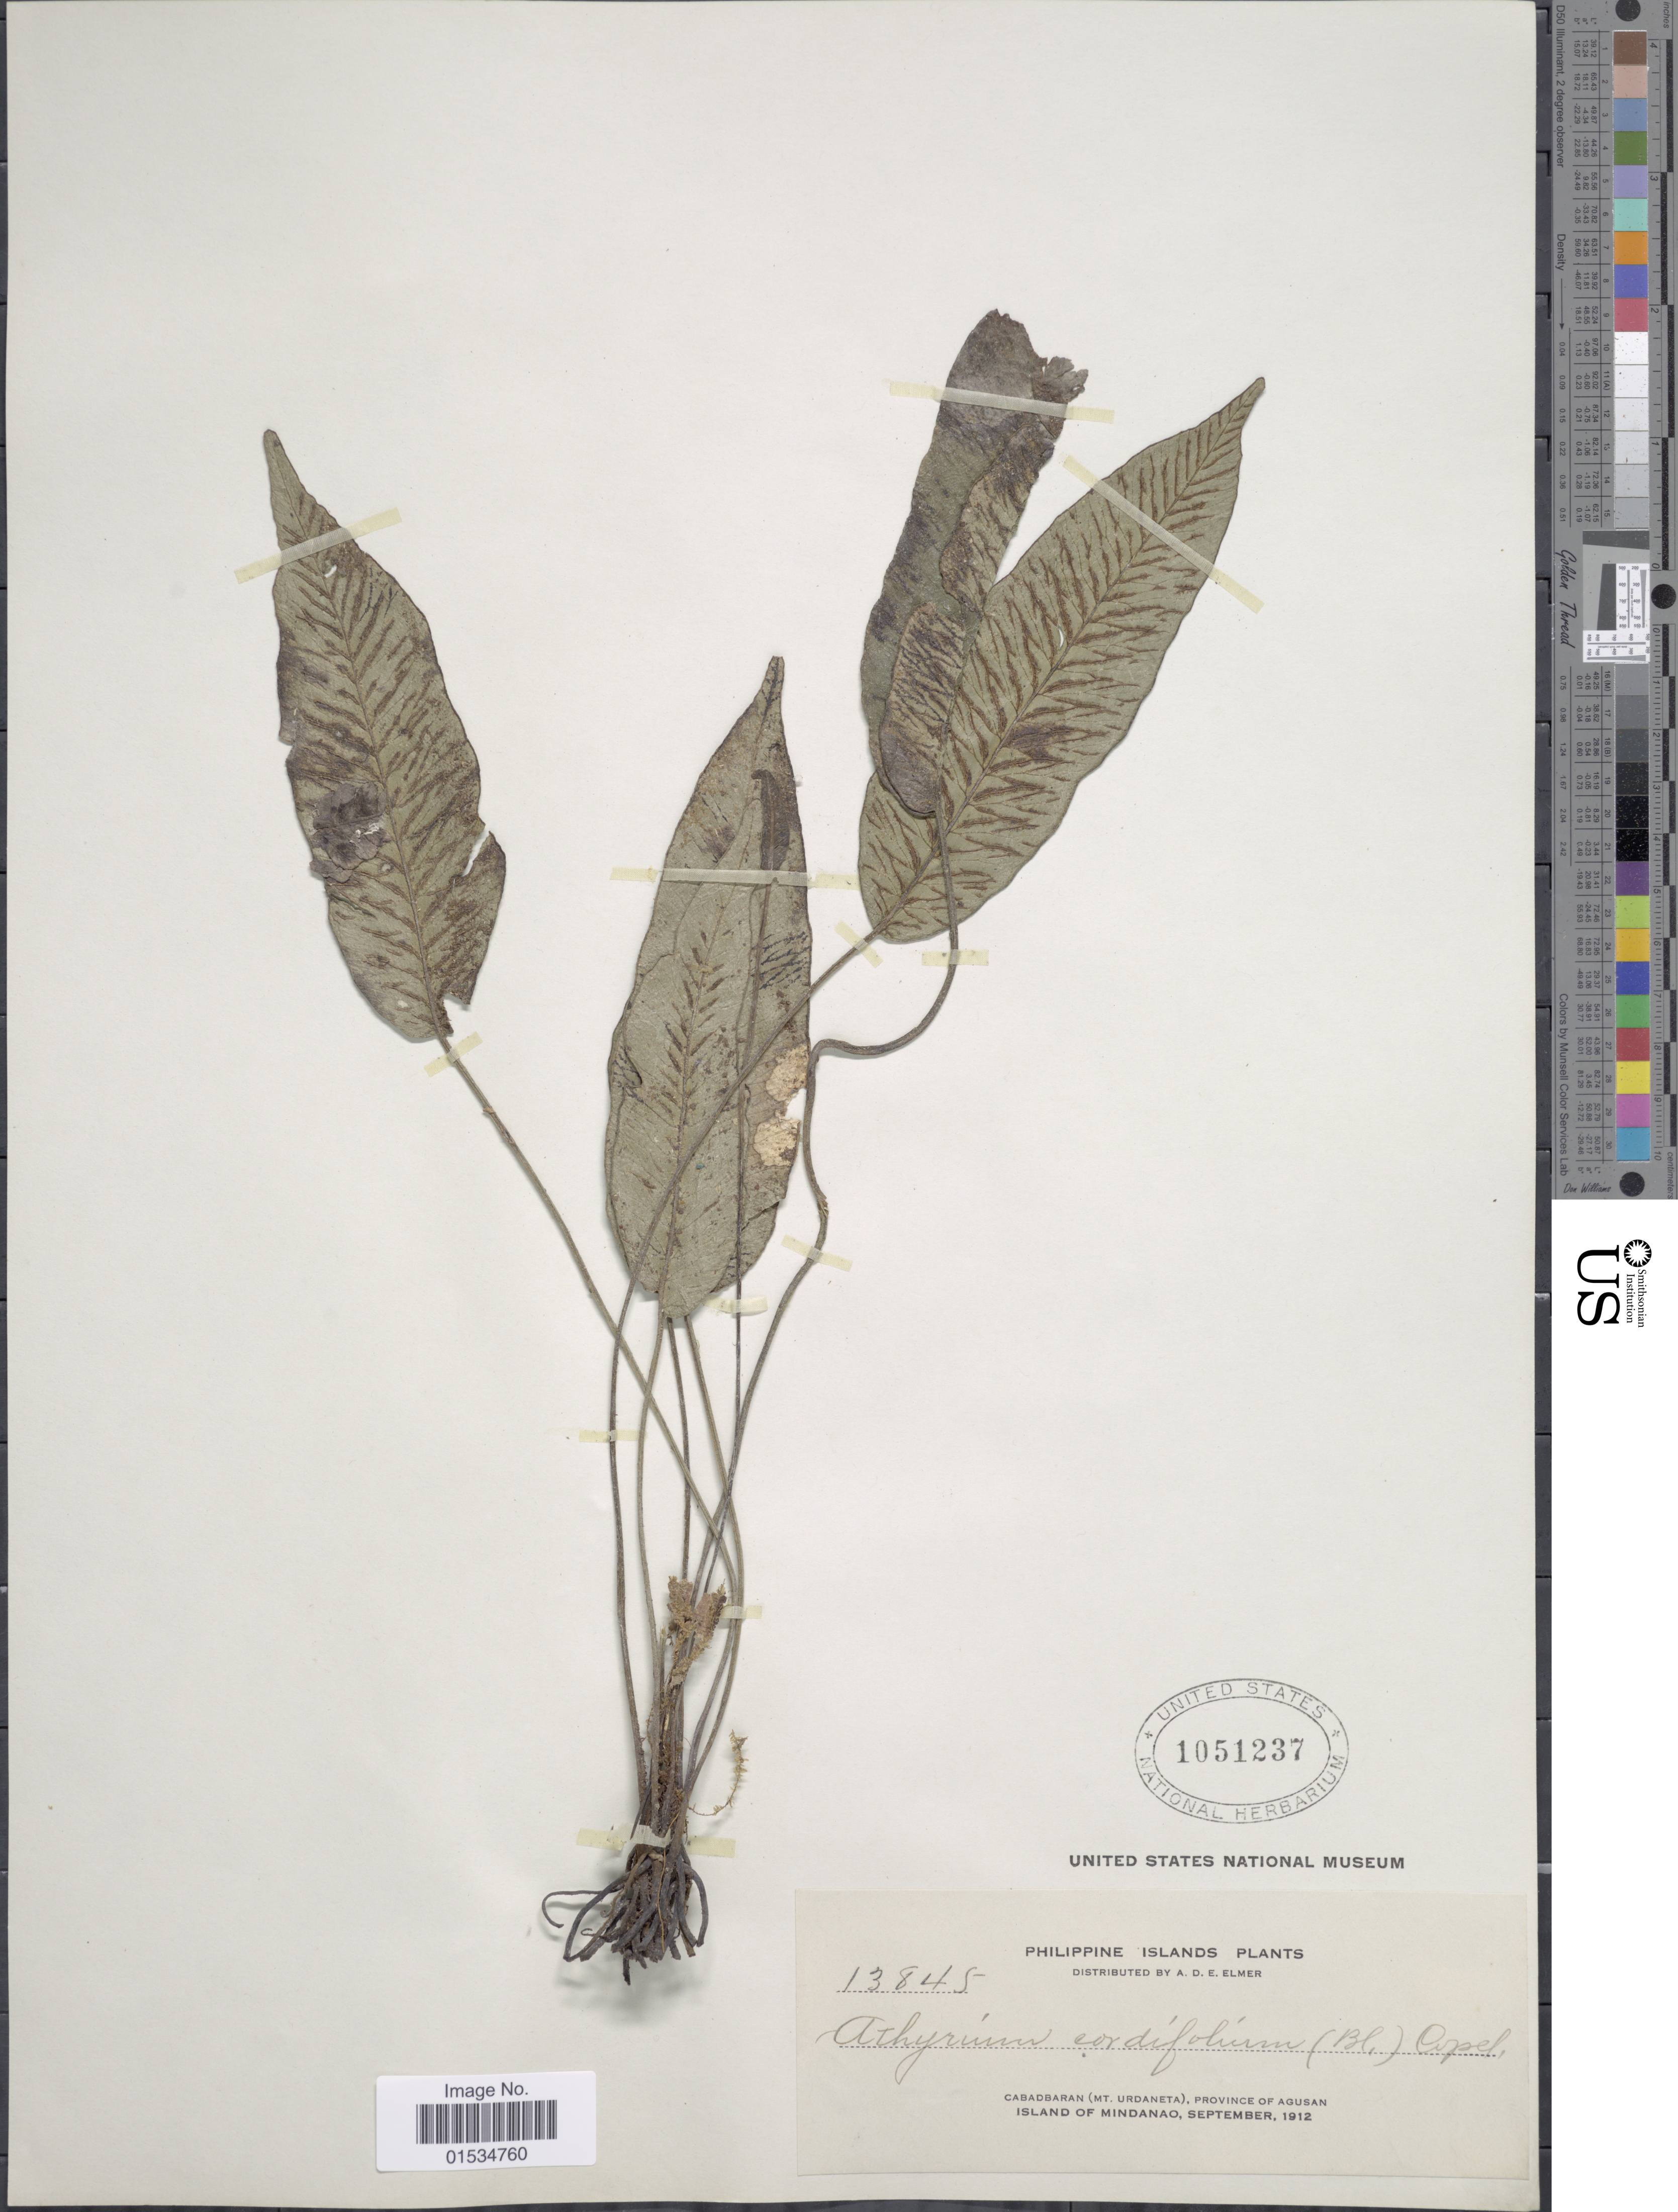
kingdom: Plantae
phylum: Tracheophyta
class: Polypodiopsida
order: Polypodiales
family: Athyriaceae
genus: Diplazium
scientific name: Diplazium cordifolium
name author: Blume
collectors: A. D. E. Elmer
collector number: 13845*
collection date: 1912-09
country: Philippines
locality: Cabadbaran (Mt. Urdaneto), Province of Agusan, Island of Mindanao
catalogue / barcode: US 1051237